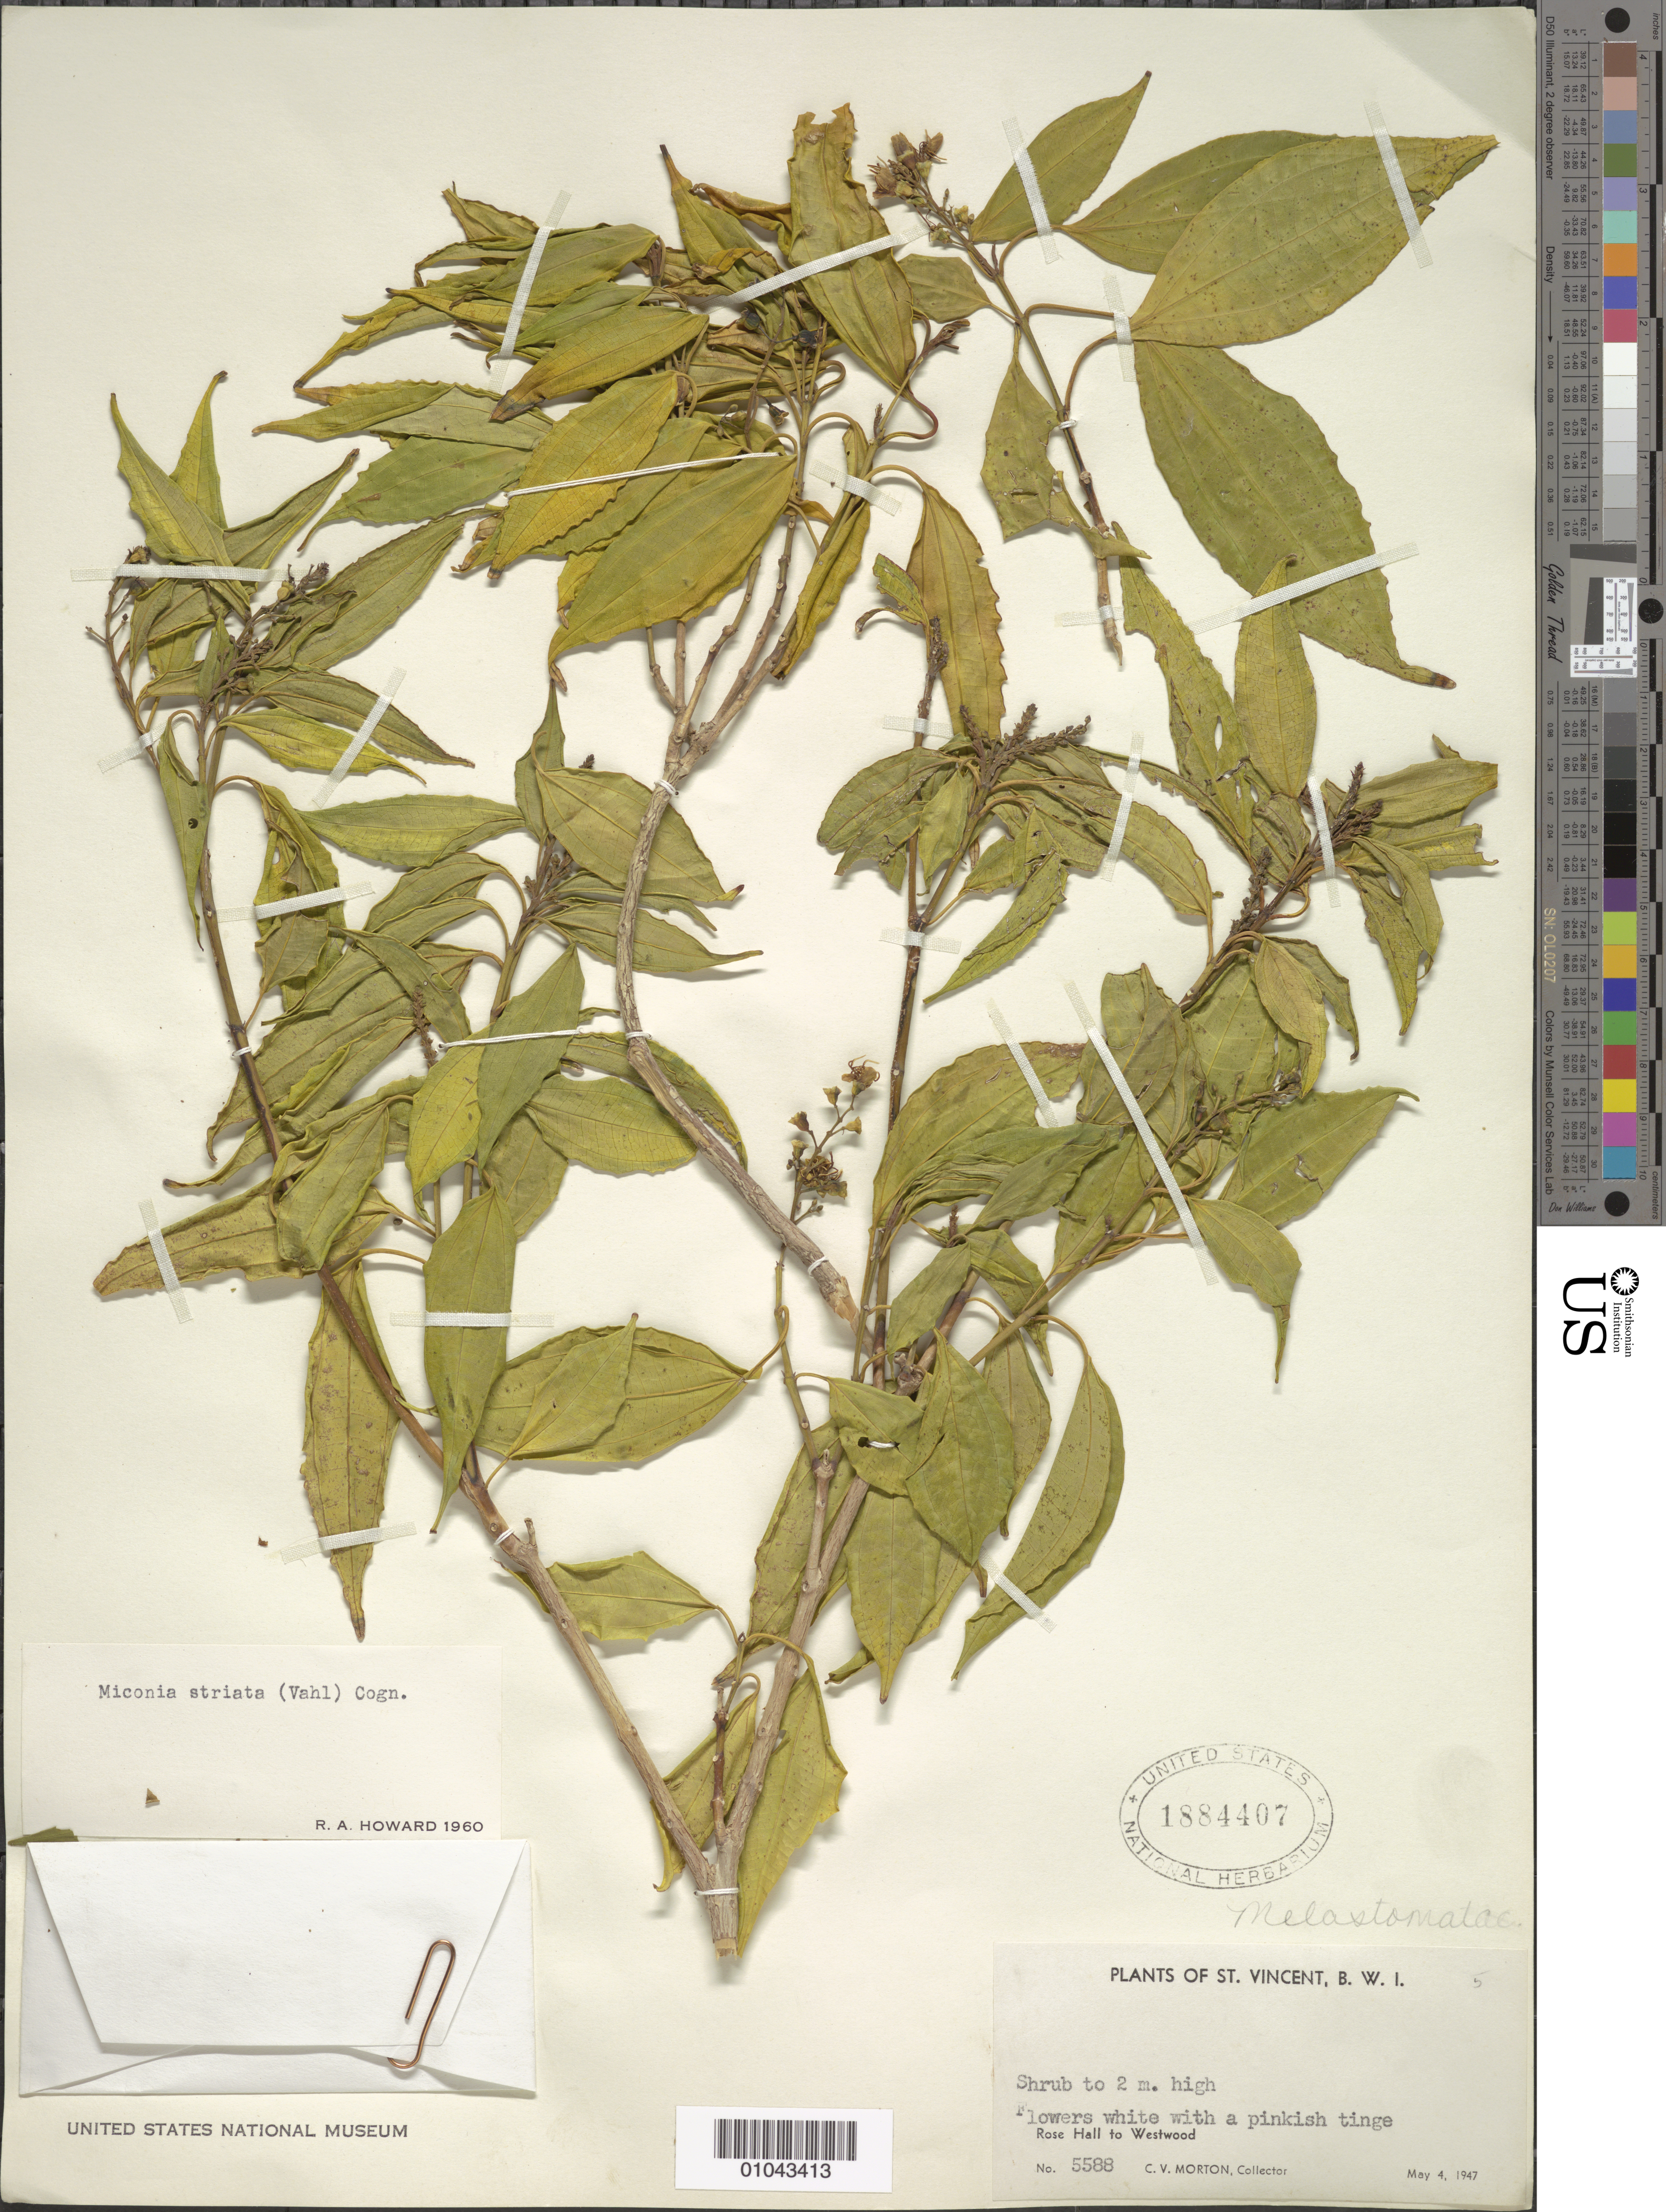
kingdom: Plantae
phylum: Tracheophyta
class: Magnoliopsida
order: Myrtales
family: Melastomataceae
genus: Miconia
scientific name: Miconia striata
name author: (Vahl) Cogn.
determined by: Howard, R. A.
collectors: C. V. Morton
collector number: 5588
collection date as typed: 04 May 1947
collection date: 1947-05-04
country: St. Vincent - Grenadines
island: St. Vincent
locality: Rose hall to Westwood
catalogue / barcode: US 1884407